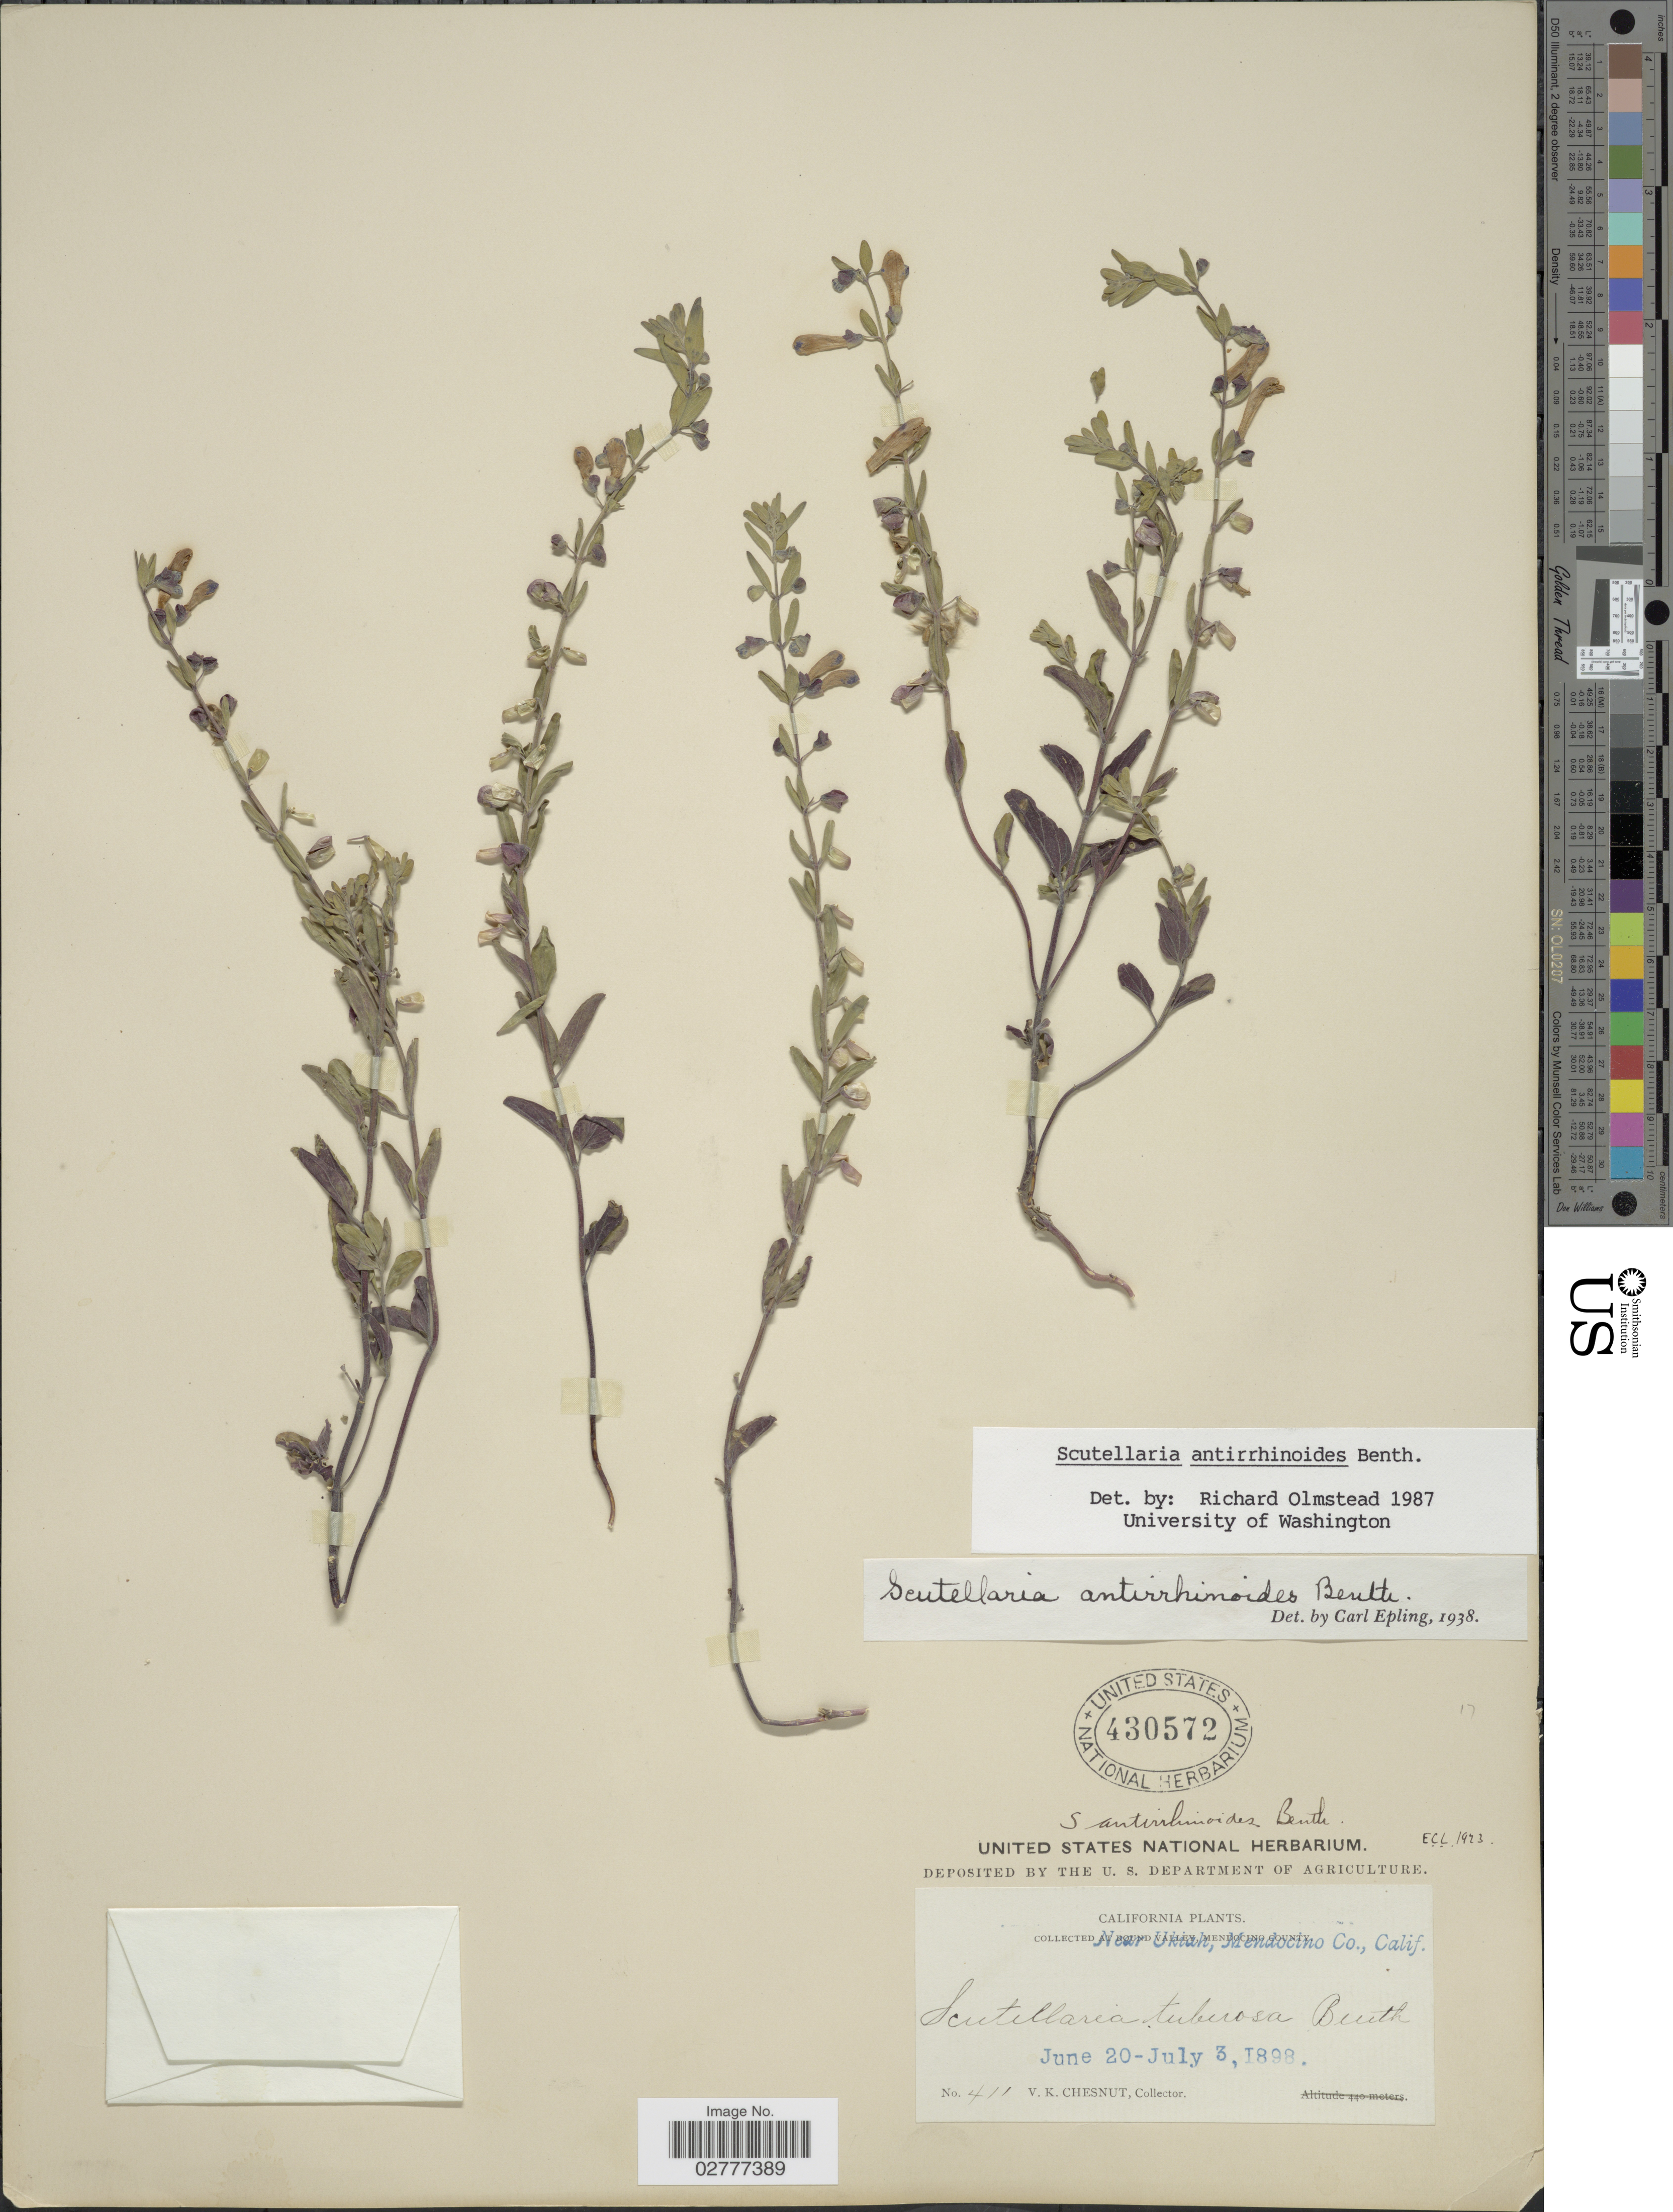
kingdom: Plantae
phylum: Tracheophyta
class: Magnoliopsida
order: Lamiales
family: Lamiaceae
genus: Scutellaria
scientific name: Scutellaria antirrhinoides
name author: Benth.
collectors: V. Chesnut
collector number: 411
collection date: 1898-06-20/1898-07-03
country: United States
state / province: California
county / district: Mendocino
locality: Near Ukiah, Mendocino Co.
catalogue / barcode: US 430572